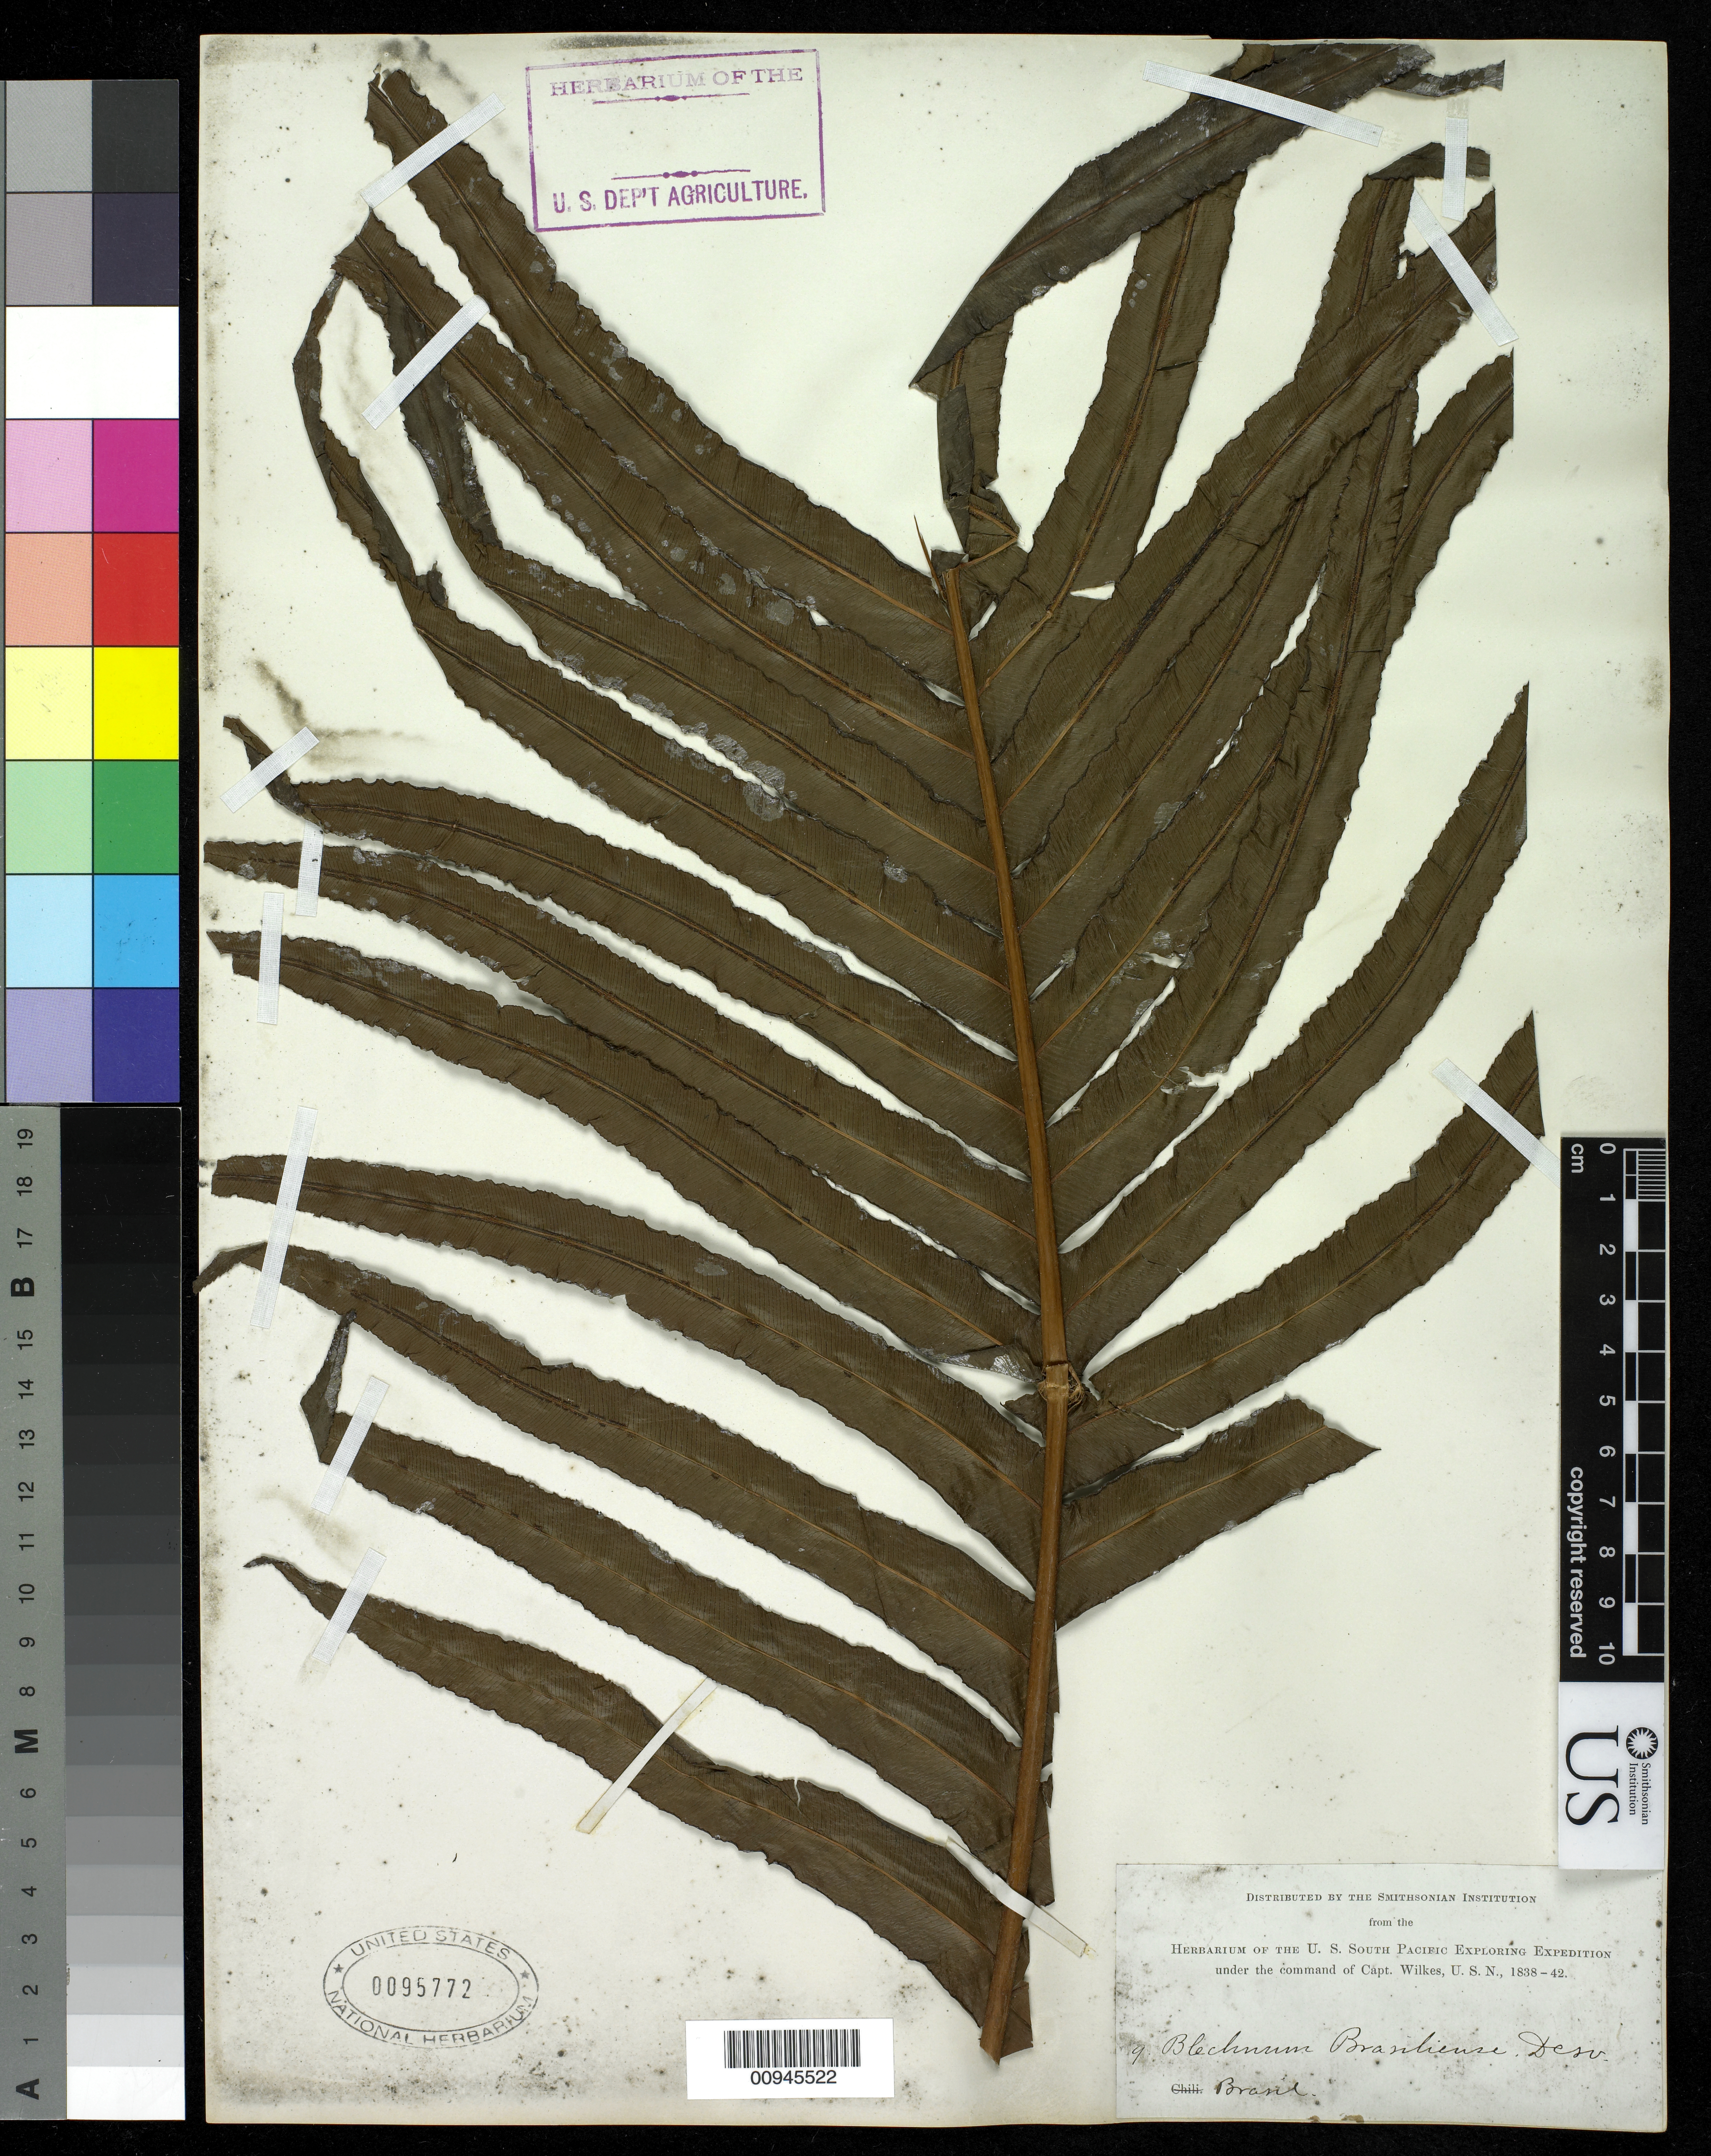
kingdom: Plantae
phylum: Tracheophyta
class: Polypodiopsida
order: Polypodiales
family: Blechnaceae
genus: Blechnum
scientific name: Blechnum brasiliense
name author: Desv.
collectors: Wilkes Explor. Exped.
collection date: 1838/1842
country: Brazil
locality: Brazil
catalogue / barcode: US 85772